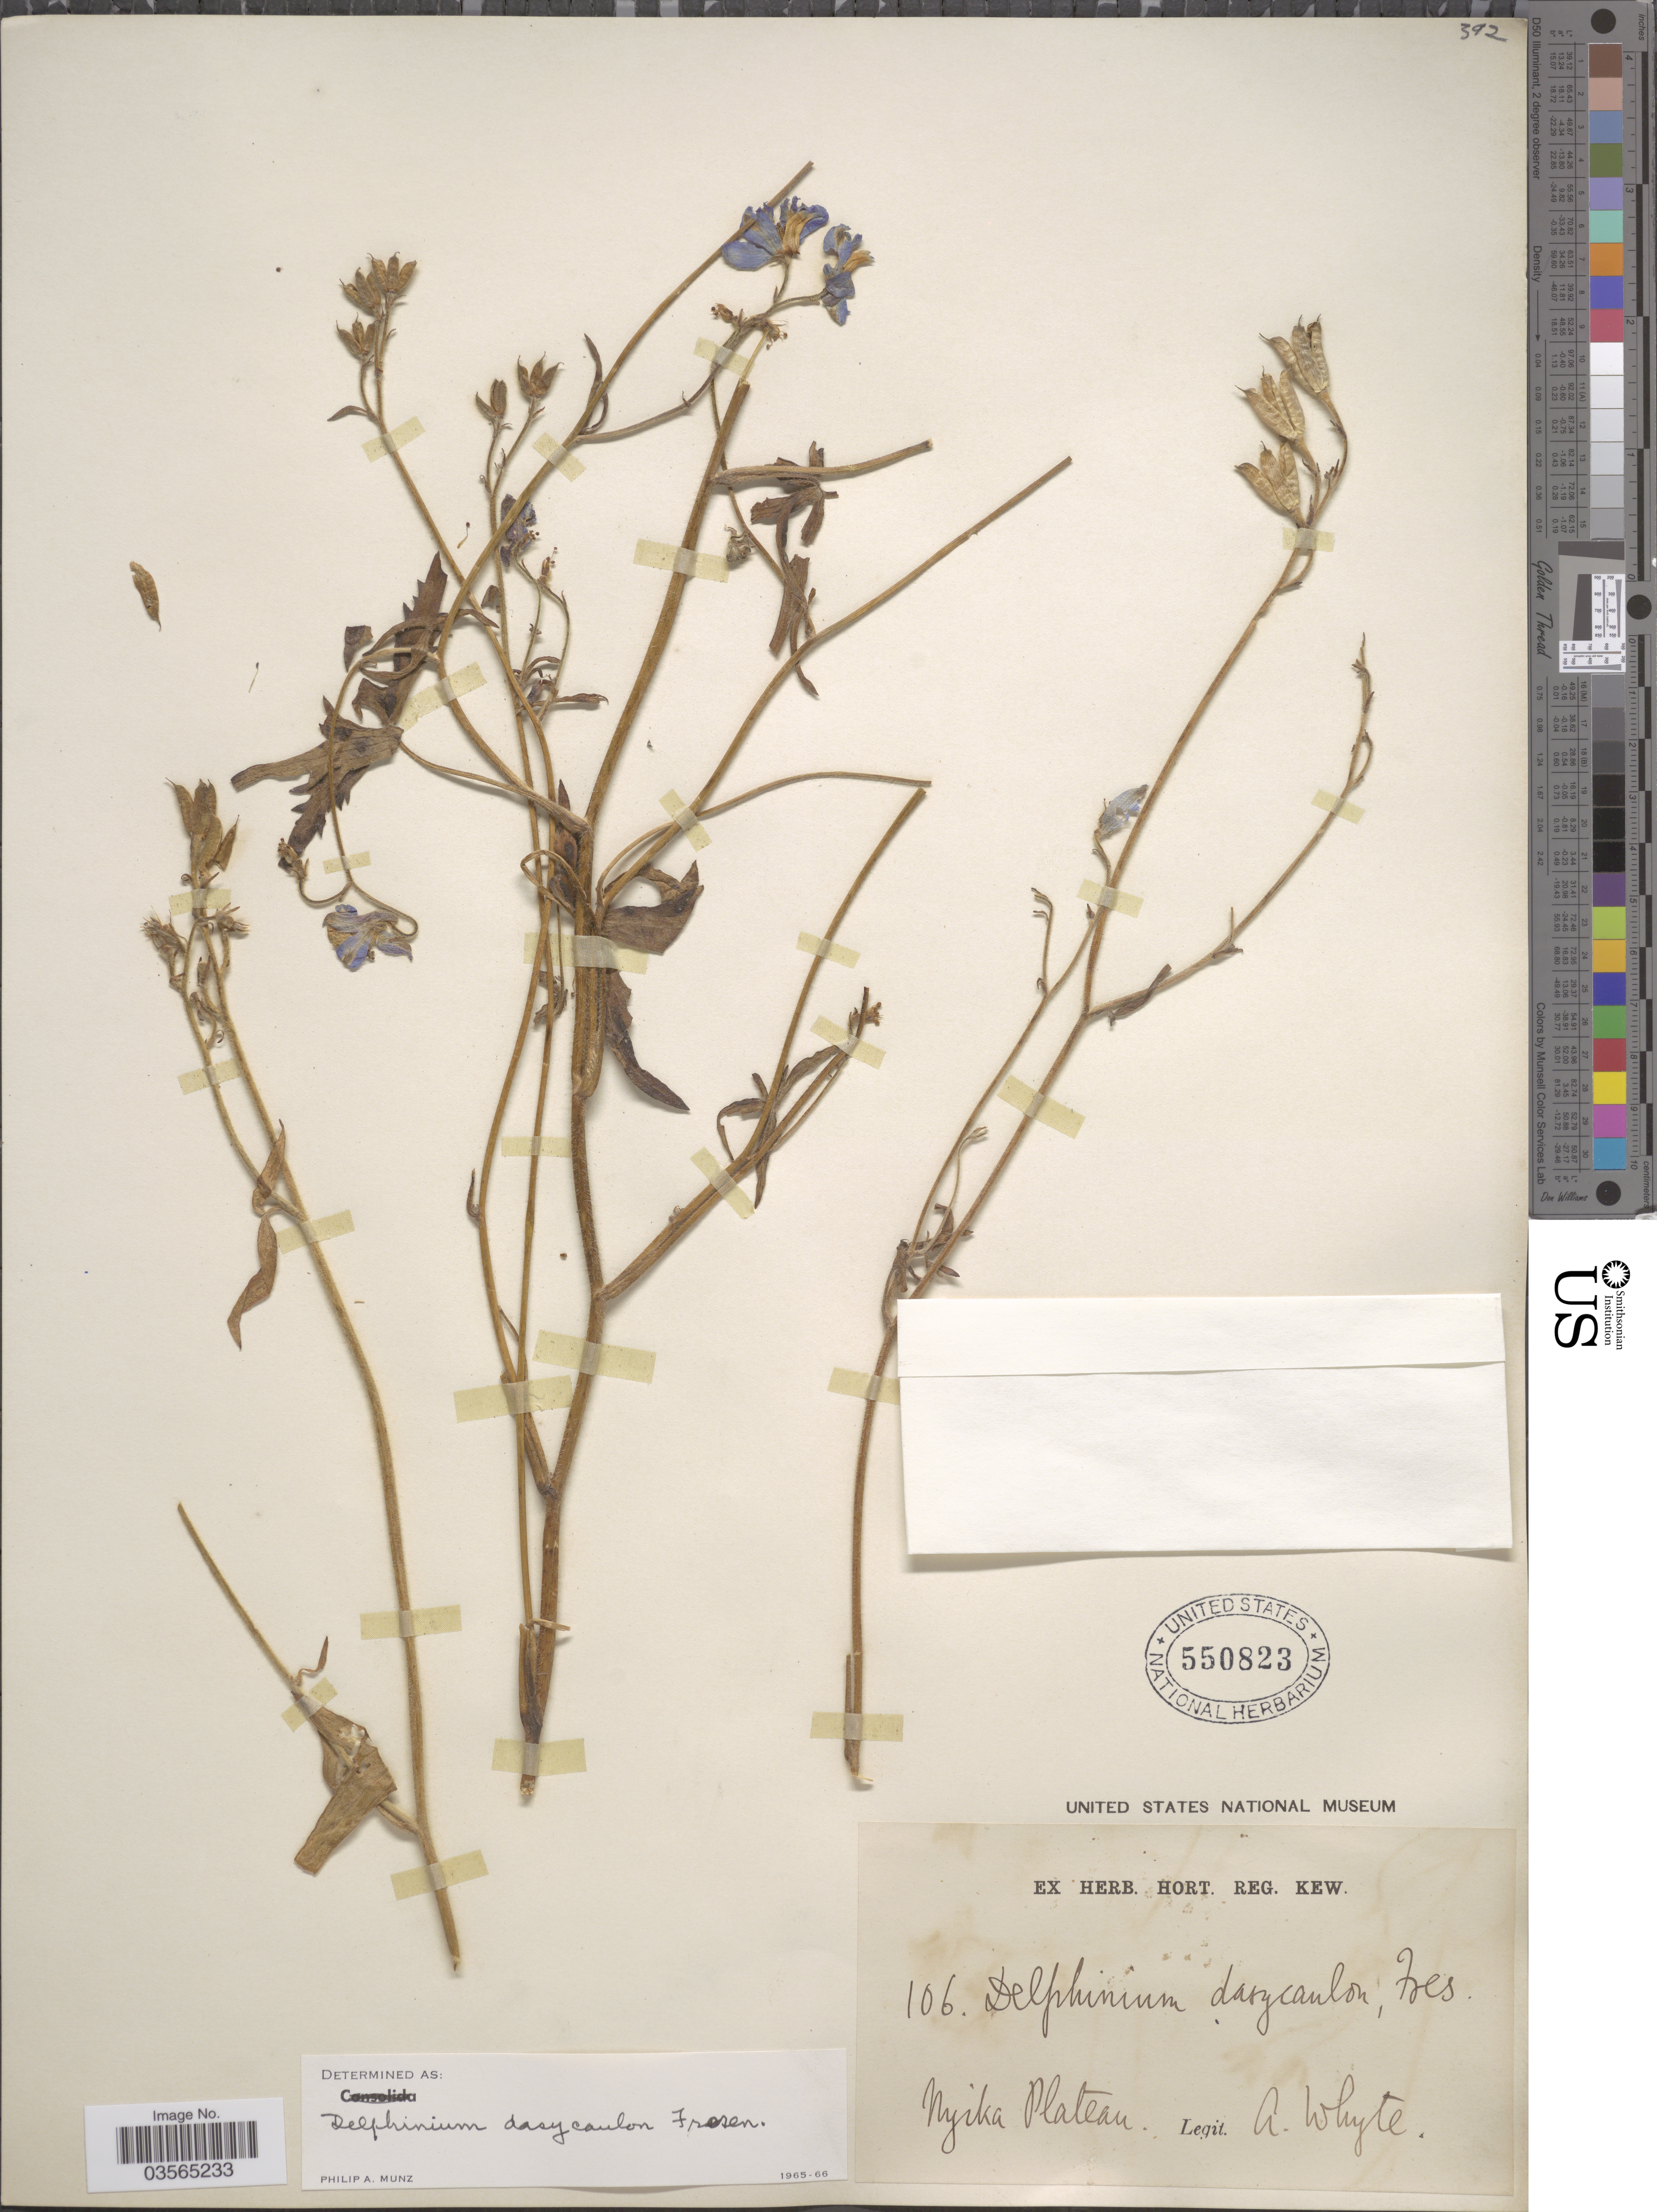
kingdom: Plantae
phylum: Tracheophyta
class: Magnoliopsida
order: Ranunculales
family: Ranunculaceae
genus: Delphinium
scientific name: Delphinium dasycaulon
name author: Fresen.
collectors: A. Whyte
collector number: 106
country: Malawi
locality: Nyika Plateau.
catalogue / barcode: US 550823